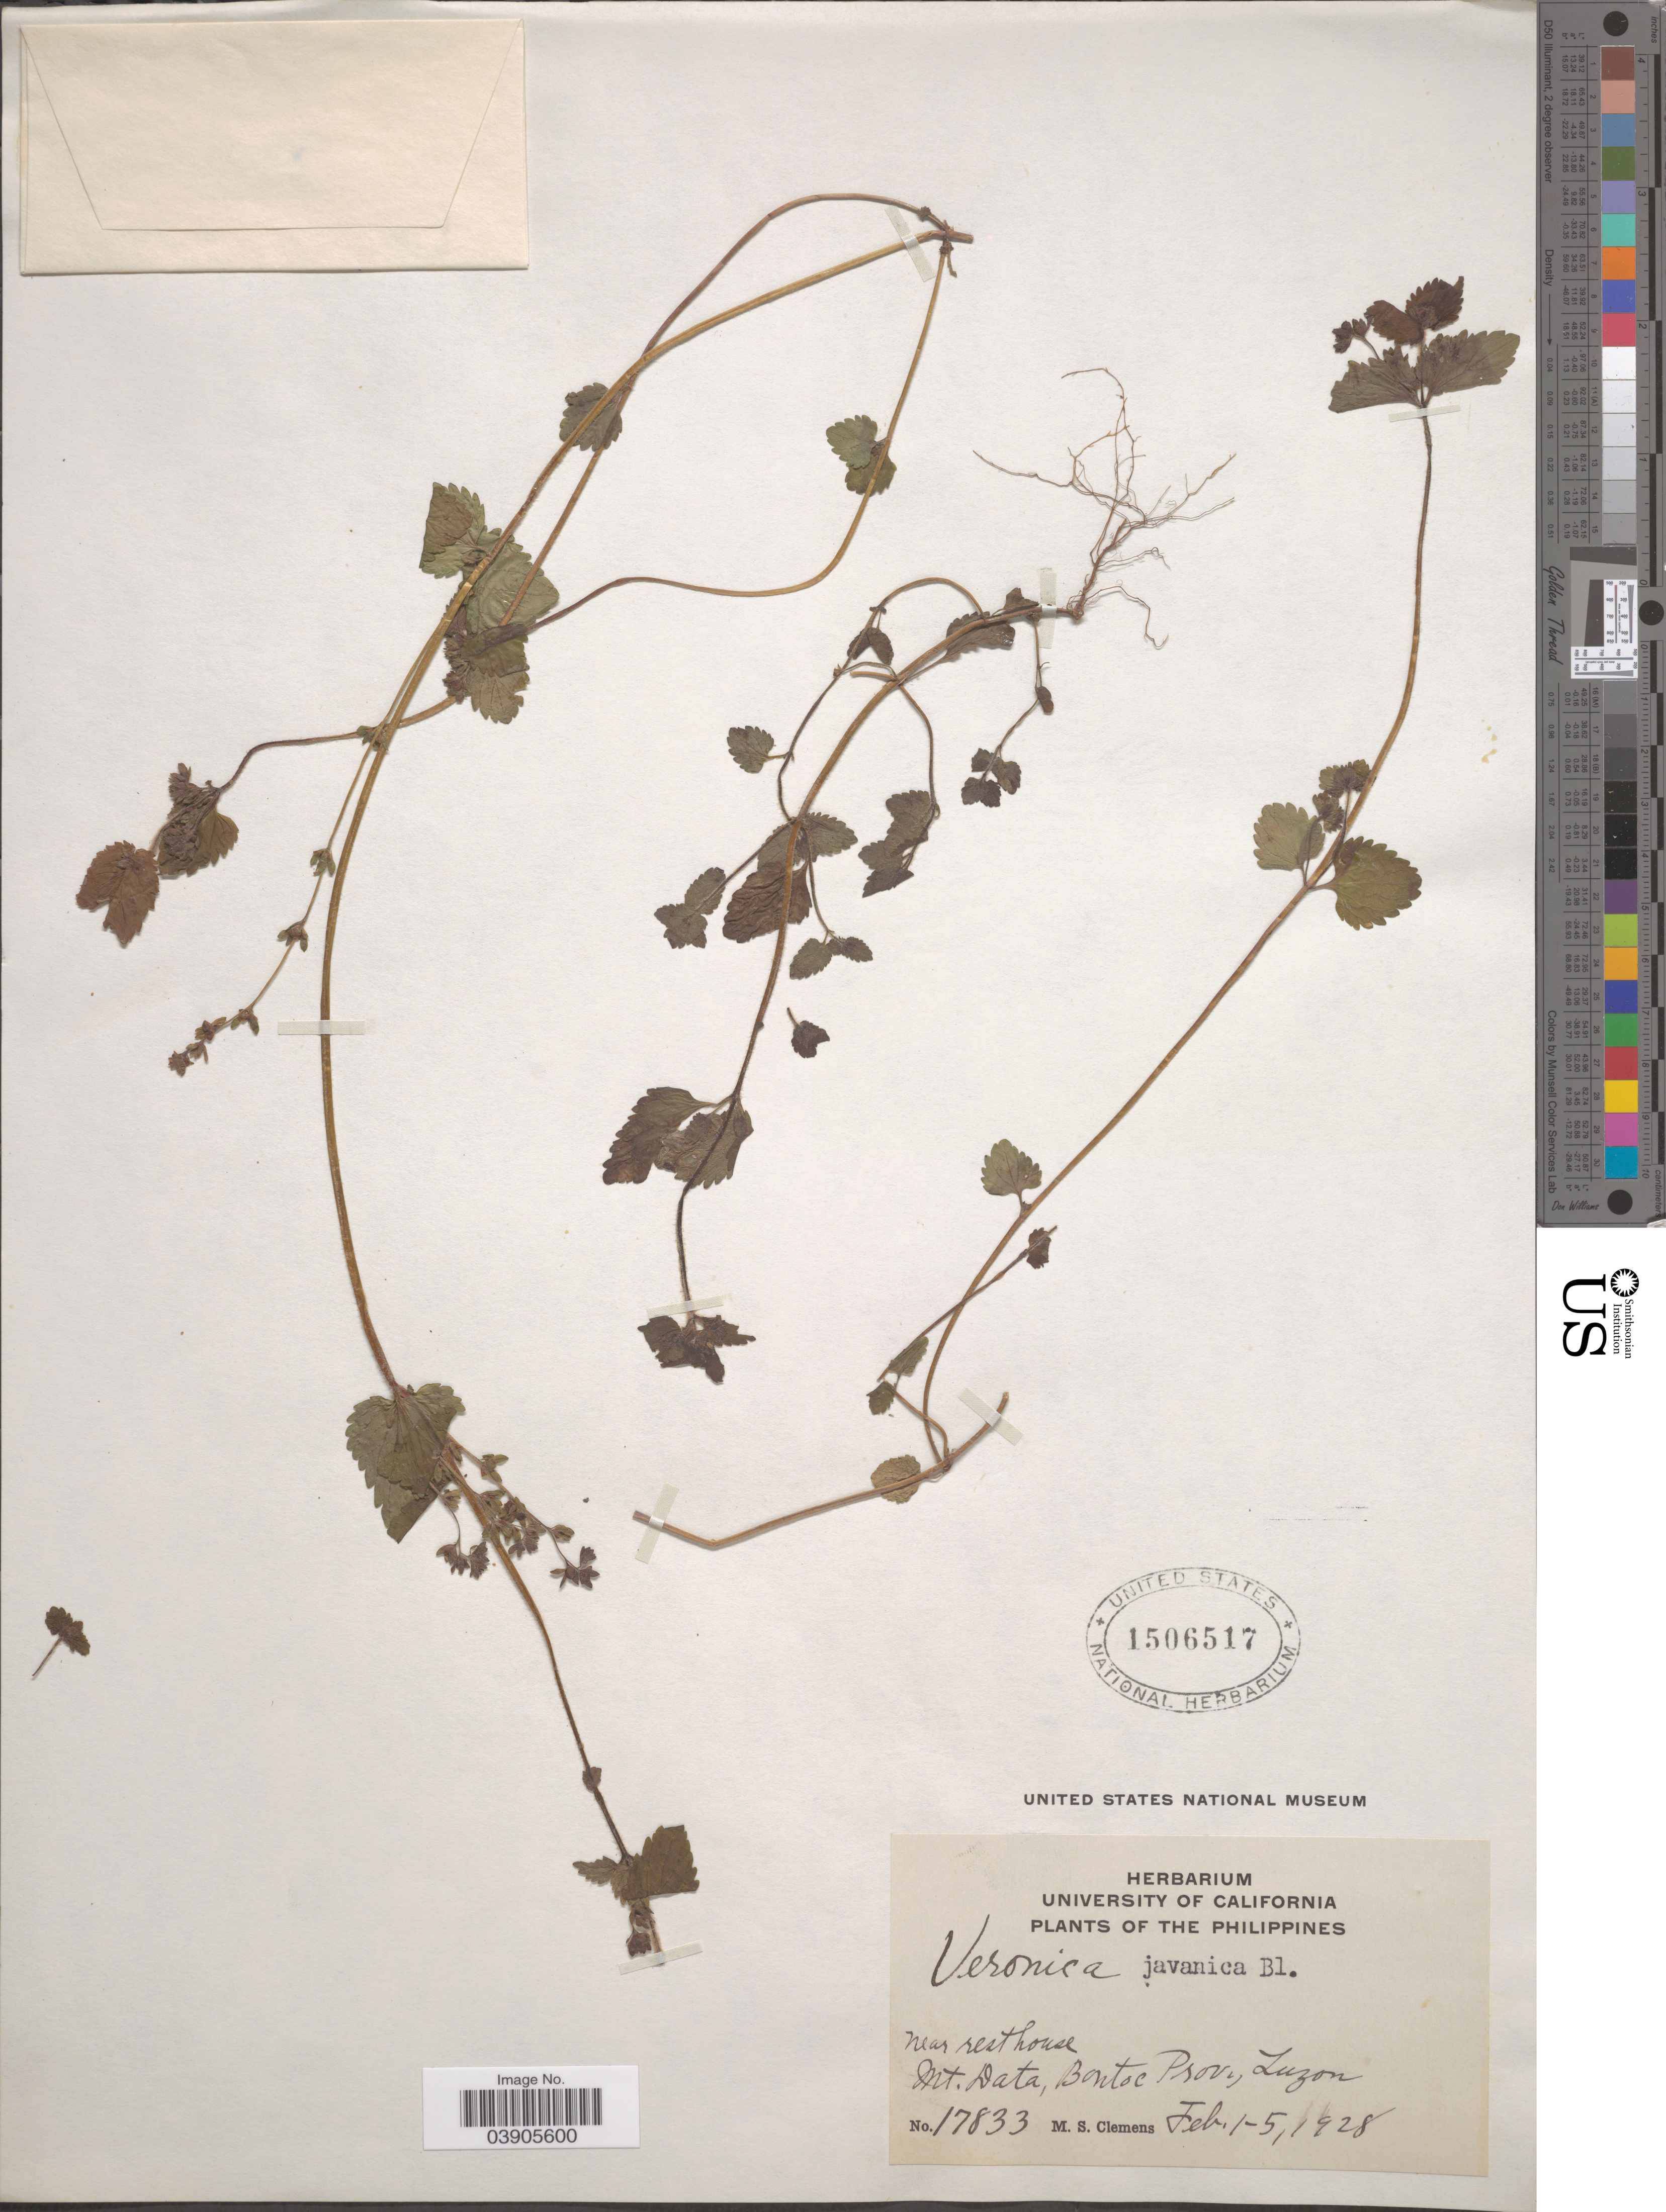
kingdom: Plantae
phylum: Tracheophyta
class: Magnoliopsida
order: Lamiales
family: Plantaginaceae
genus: Veronica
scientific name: Veronica javanica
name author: Blume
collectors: M. S. Clemens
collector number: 17833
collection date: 1928-02-01/1928-02-05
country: Philippines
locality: Near resthouse. Mt. Data, Bontoc Prov., Luzon.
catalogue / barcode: US 1506517